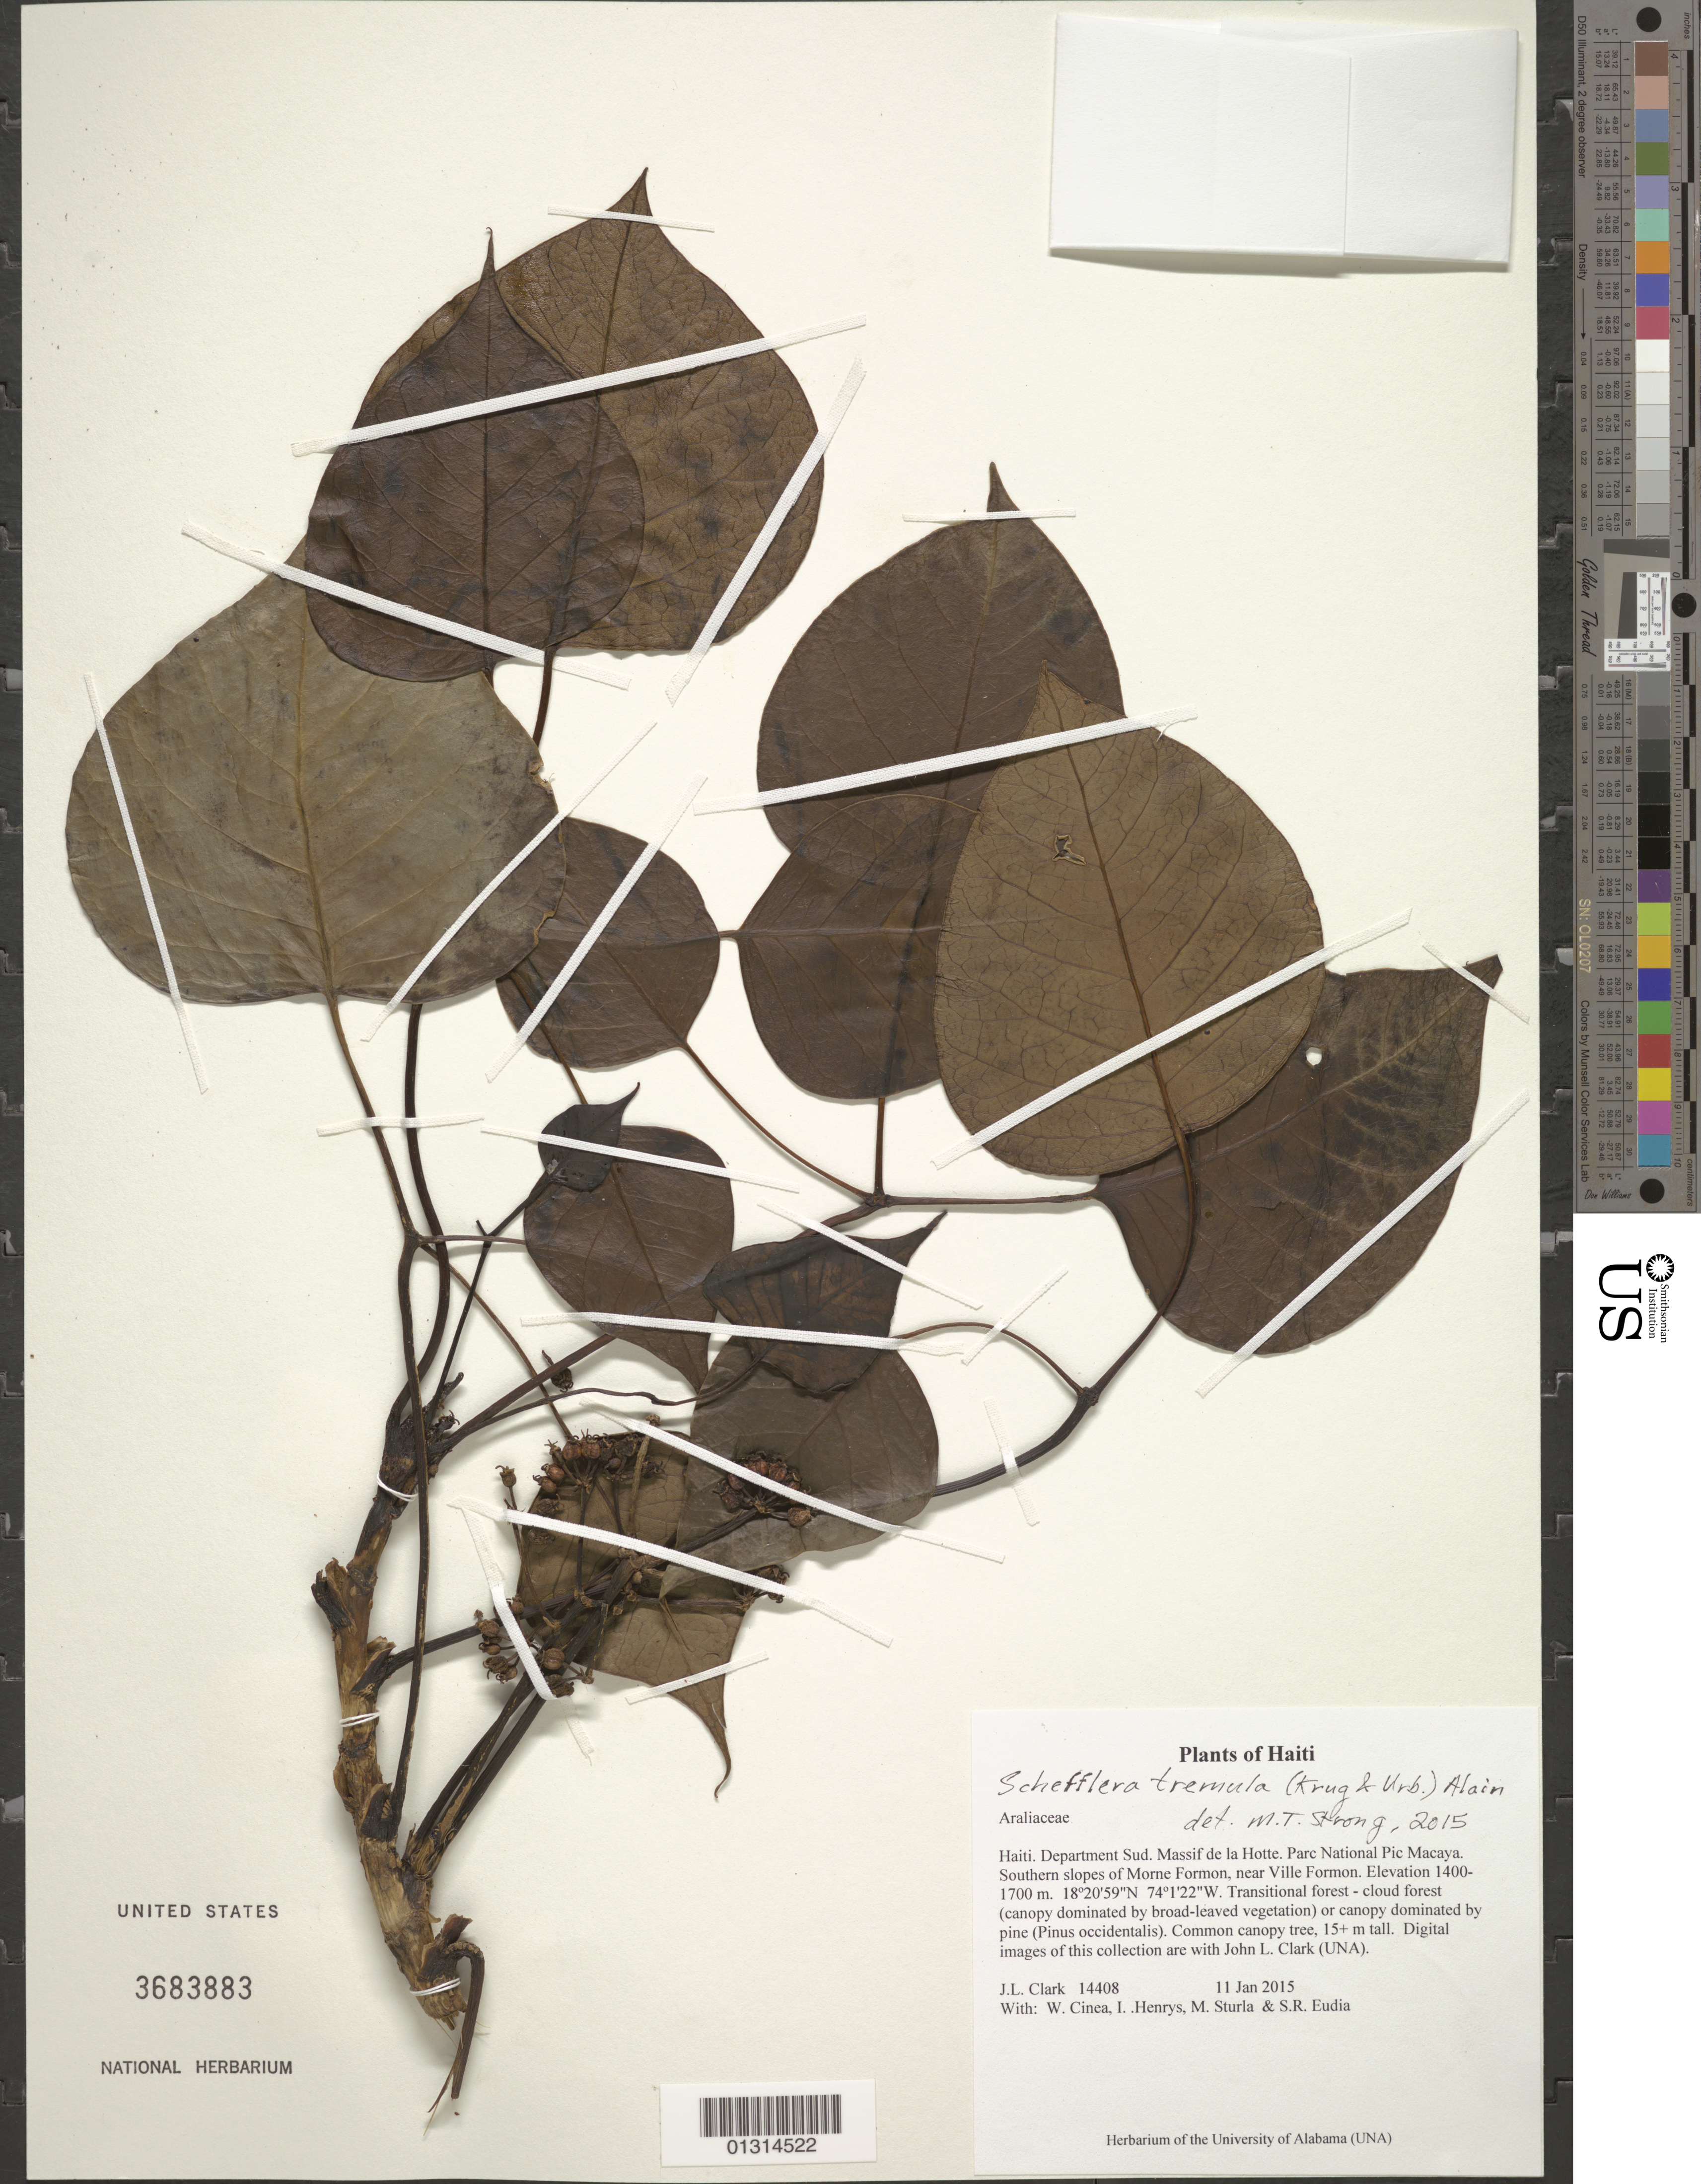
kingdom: Plantae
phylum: Tracheophyta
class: Magnoliopsida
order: Apiales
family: Araliaceae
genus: Schefflera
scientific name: Schefflera tremula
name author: (Krug & Urb.) Alain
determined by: Strong, M. T., (US), Smithsonian Institution - National Museum of Natural History (UNITED STATES)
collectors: J. L. Clark, W. Cinea, I. Henrys, M. Sturla & S. Eudia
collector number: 14408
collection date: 2015-01-11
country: Haiti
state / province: Sud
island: Hispaniola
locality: Massif de la Hotte. Parc National Pic Macaya. Southern slopes of Morne Formon, near Ville Formon.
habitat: Transitional forest - cloud forest (canopy dominated by broad-leaved vegetation) or canopy dominated by pine (Pinus occidentalis).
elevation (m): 1400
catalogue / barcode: US 3683883